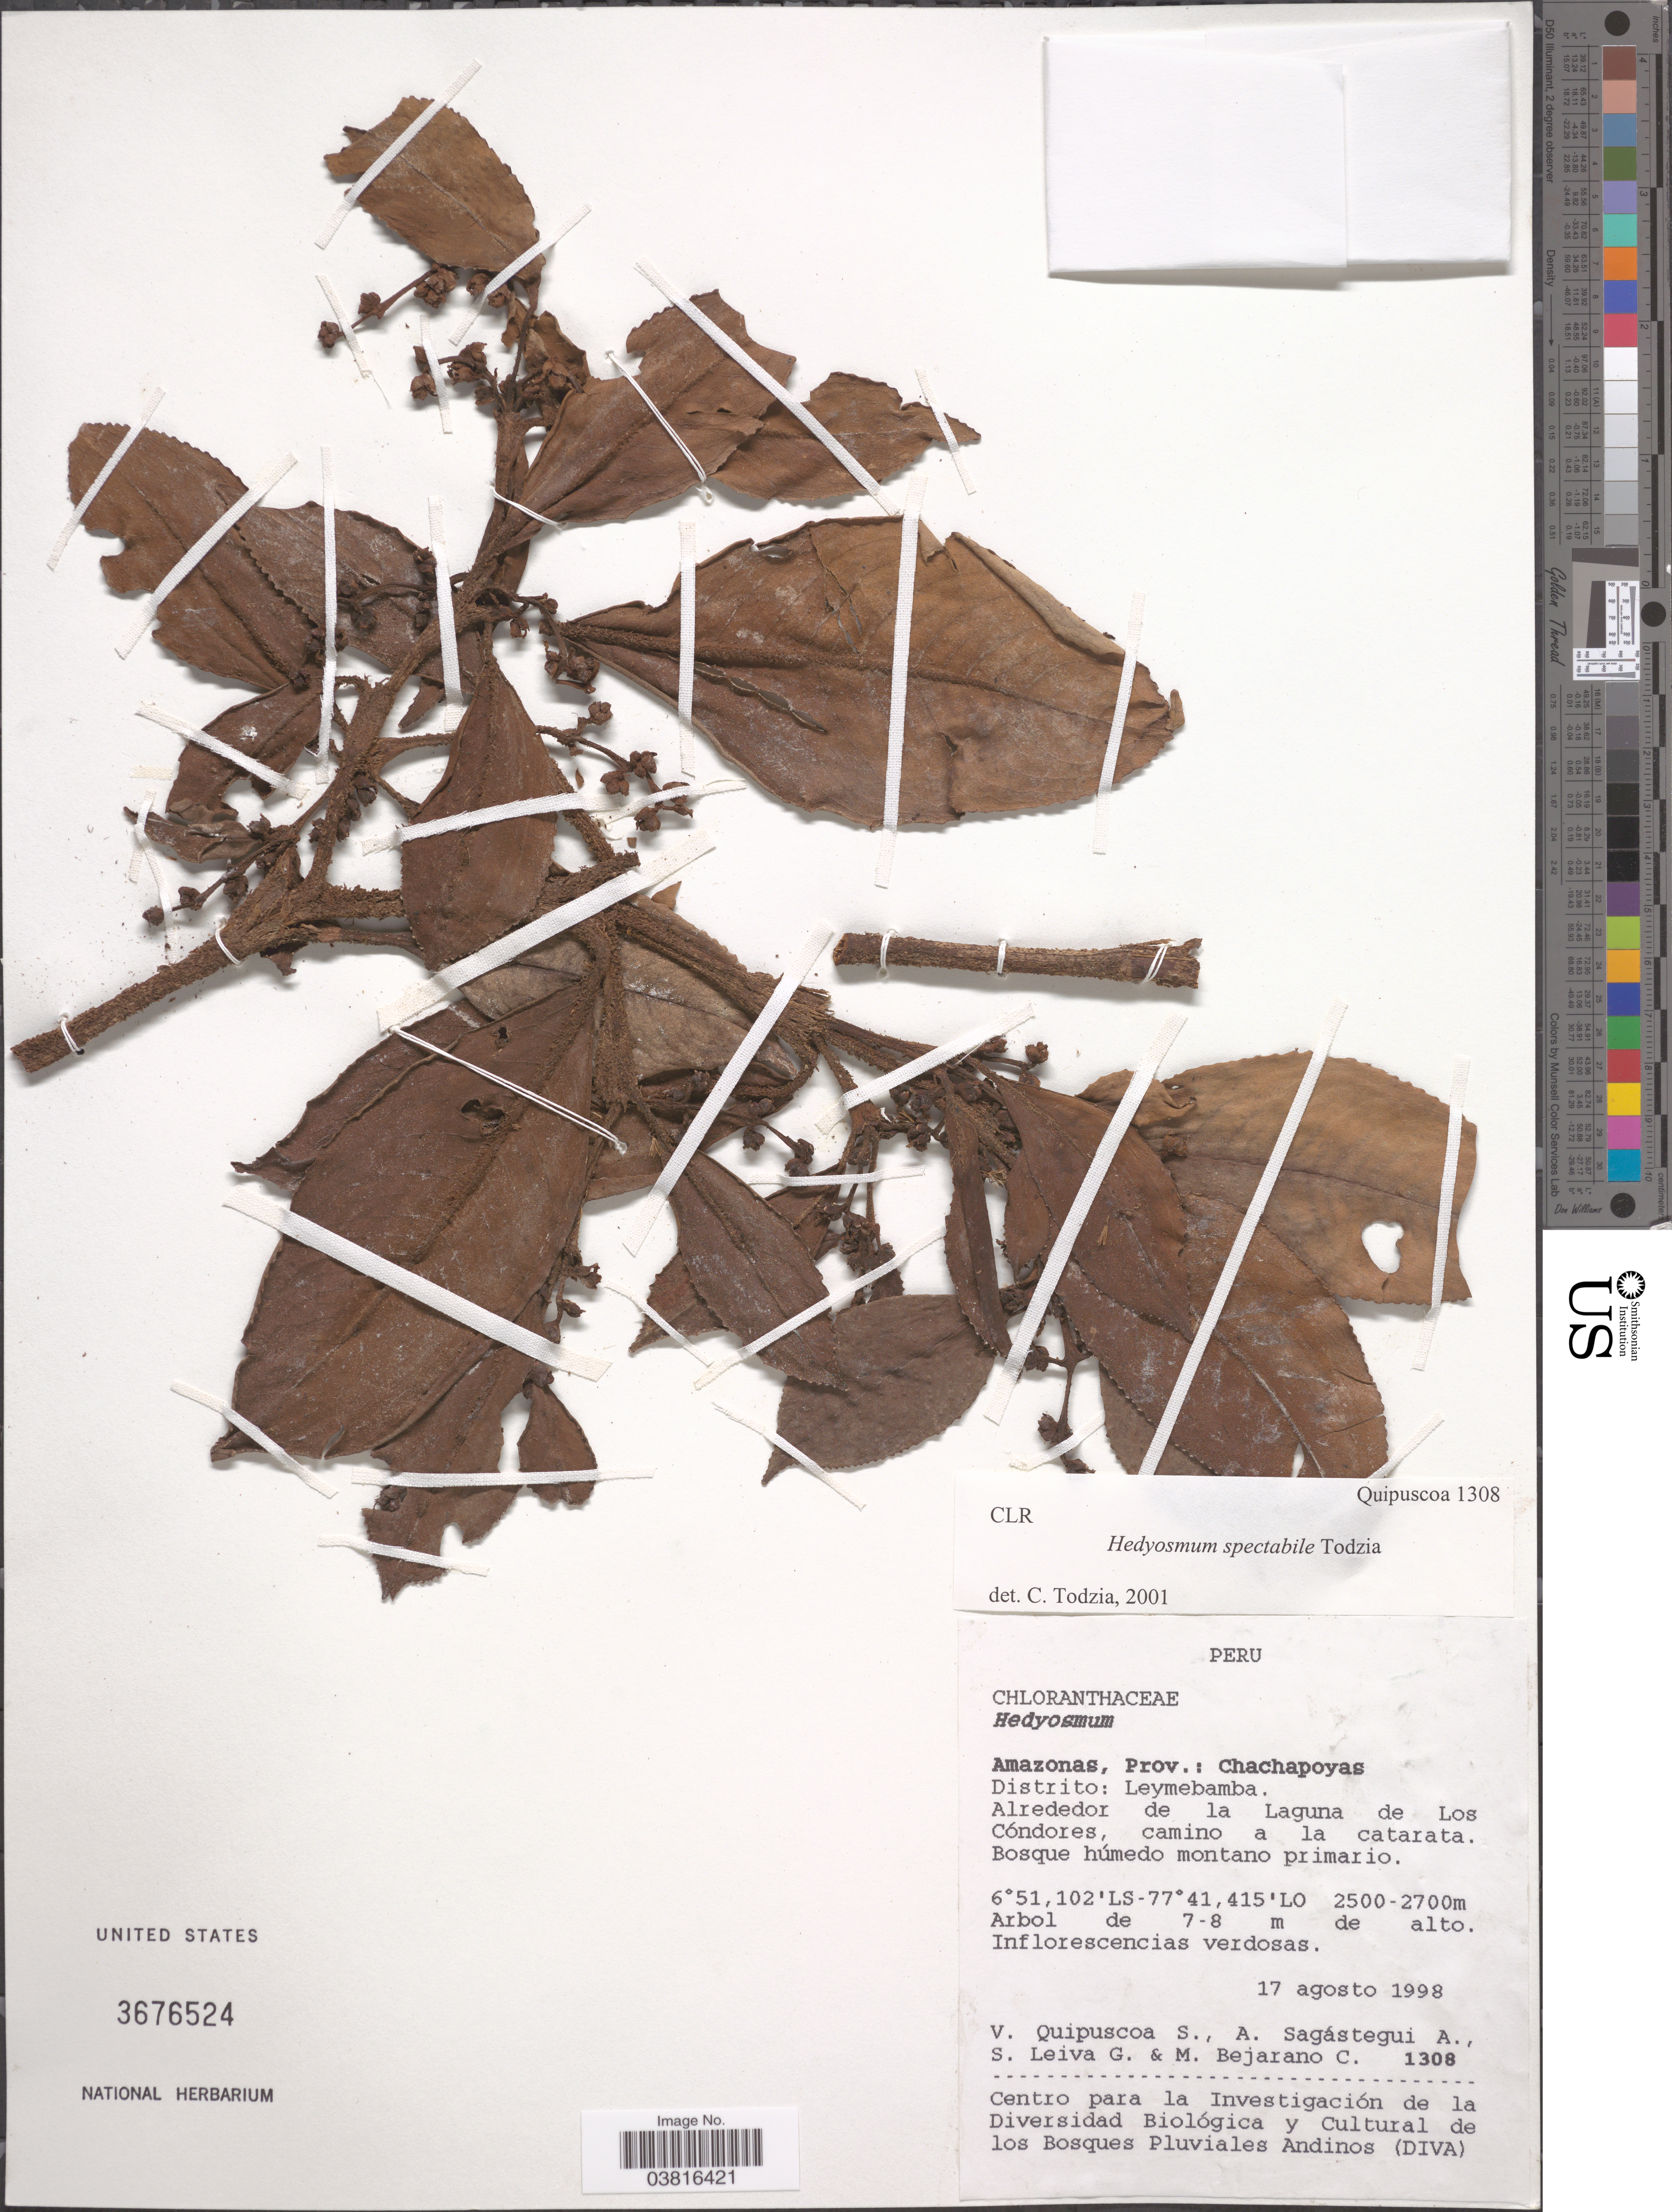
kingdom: Plantae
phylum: Tracheophyta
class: Magnoliopsida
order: Chloranthales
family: Chloranthaceae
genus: Hedyosmum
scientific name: Hedyosmum spectabile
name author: Todzia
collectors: V. Quipuscoa S., A. Sagástegui A., S. Leiva G. & M. Bejarano C.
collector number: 1308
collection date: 1998-08-17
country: Peru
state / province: Amazonas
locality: Prov.: Chachapoyas. Distrito: Leymebamba. Alrededor de la Laguna de Los Cóndores.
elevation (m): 2500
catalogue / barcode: US 3676524